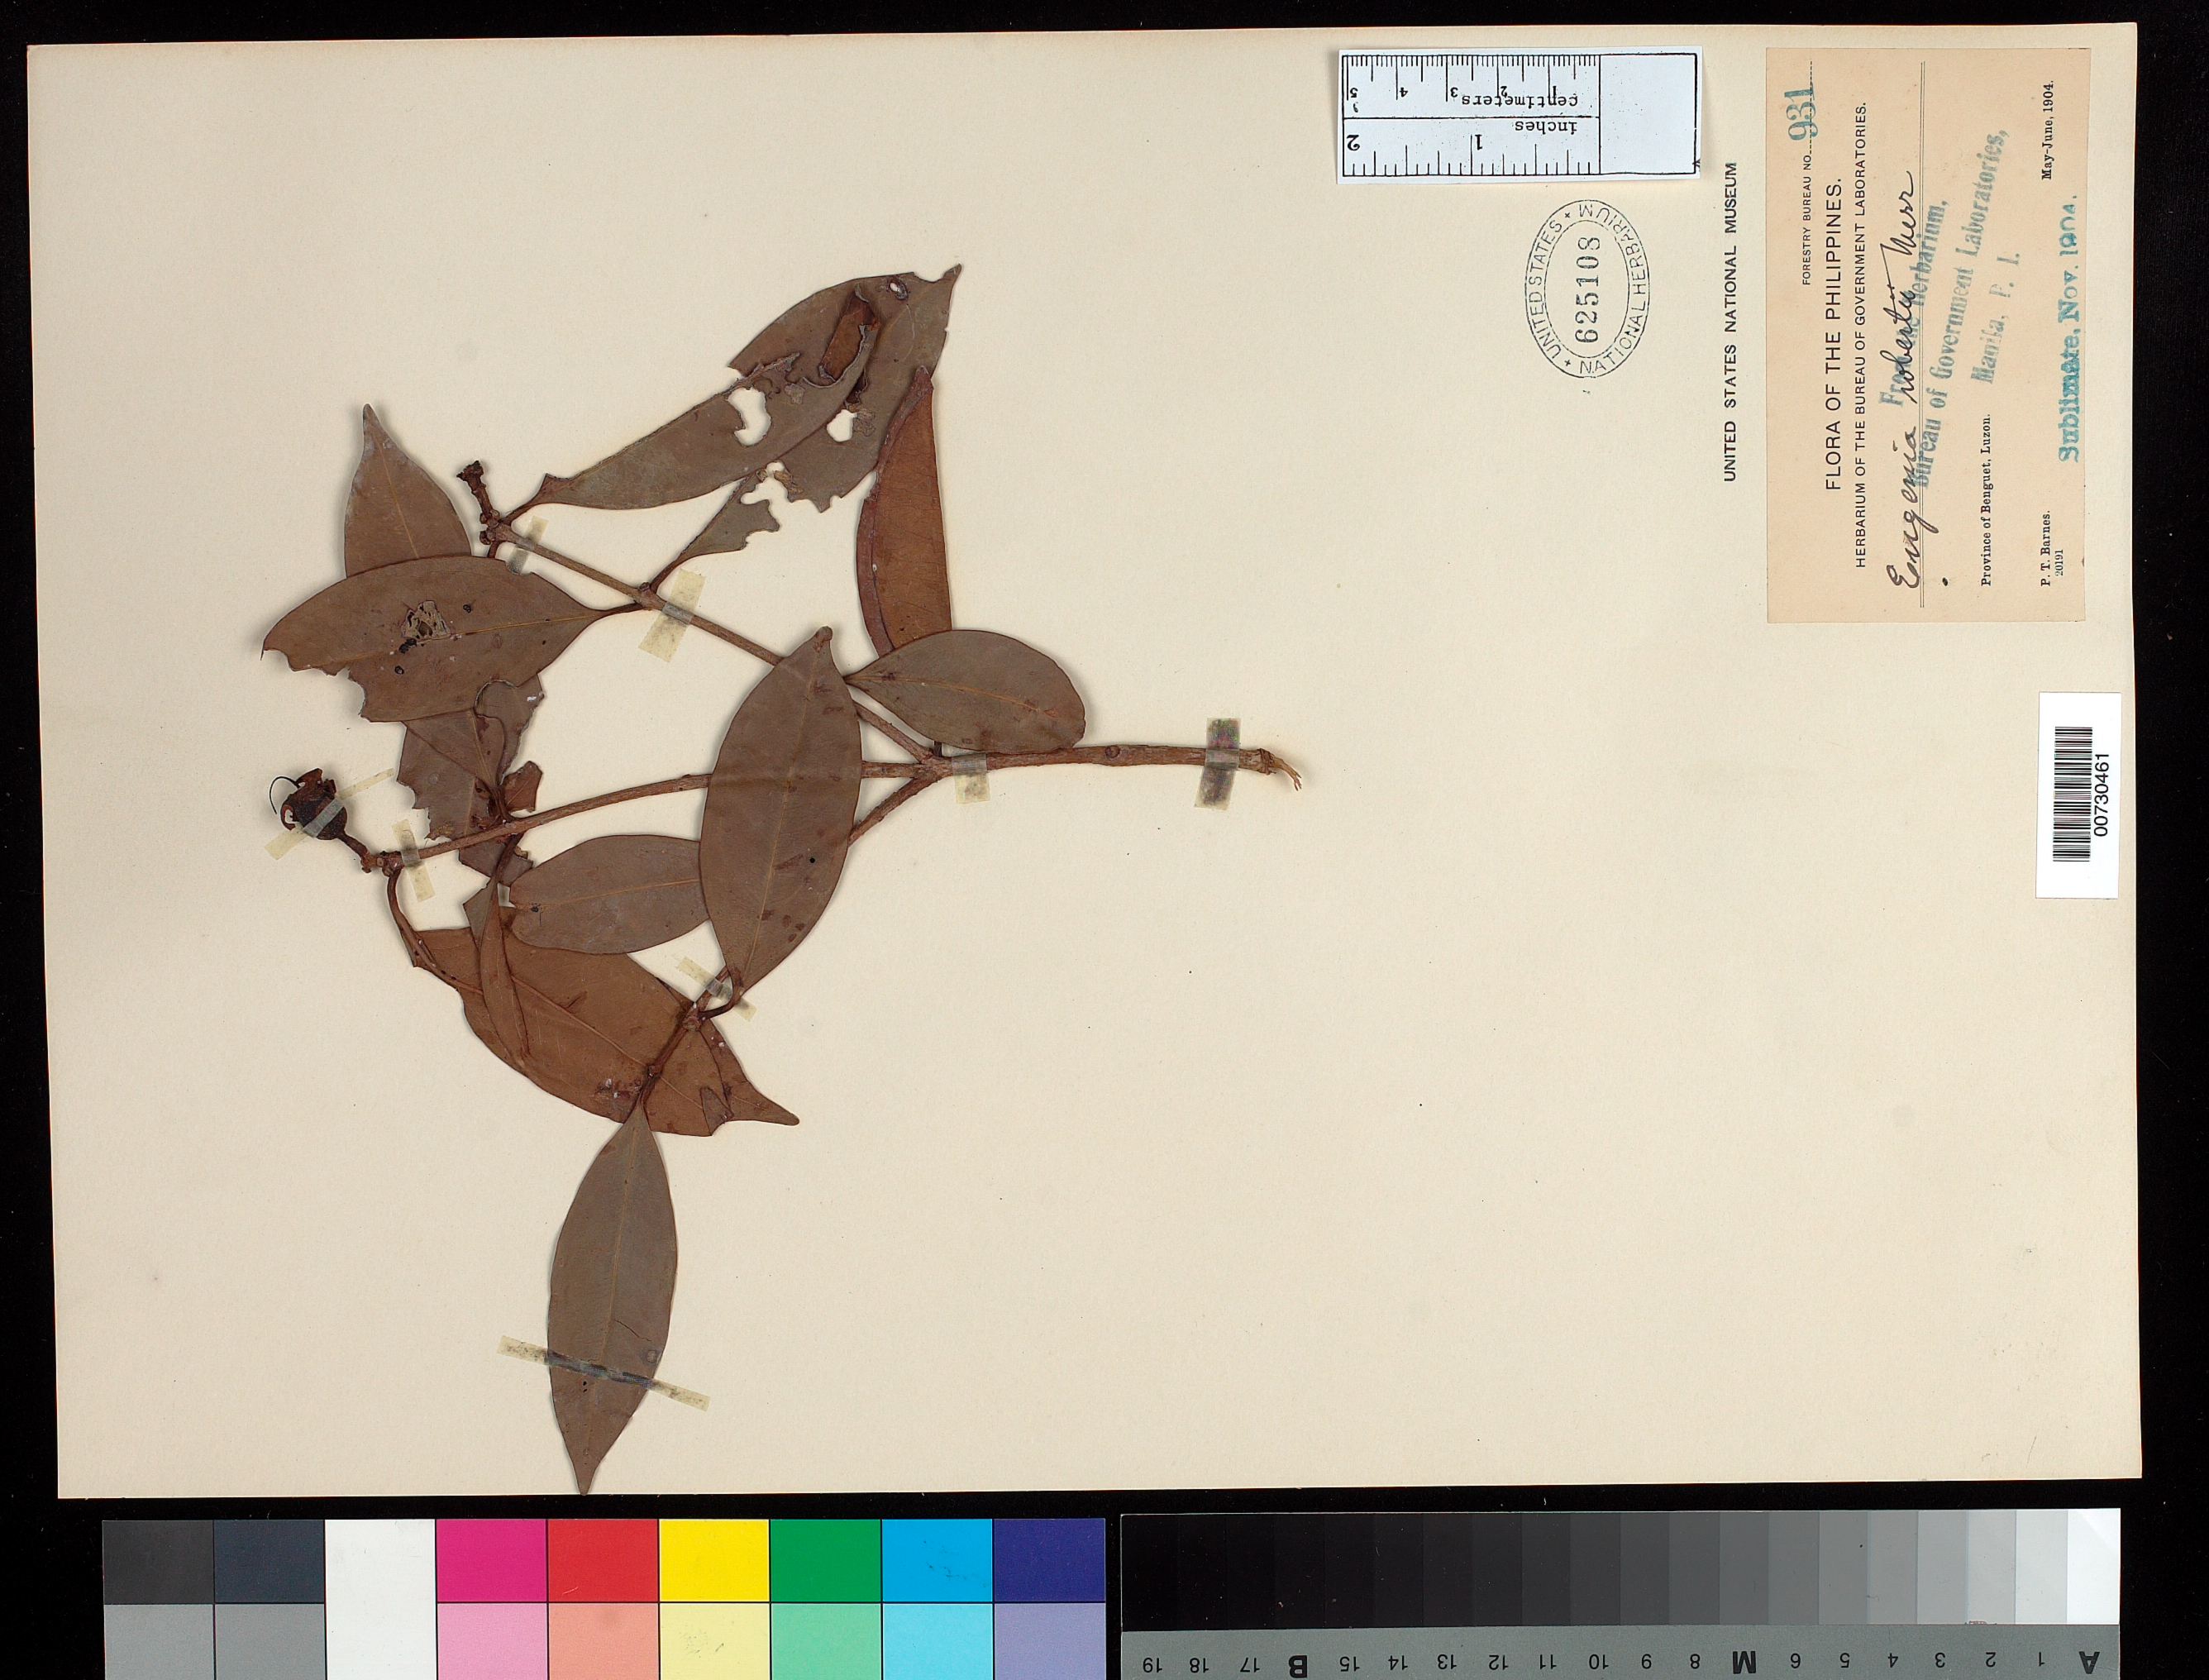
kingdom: Plantae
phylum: Tracheophyta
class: Magnoliopsida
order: Myrtales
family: Myrtaceae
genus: Syzygium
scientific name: Syzygium robertii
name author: (Merr.) Merr.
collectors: P. Barnes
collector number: For. Bur. 931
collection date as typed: May 1904 to -- Jun 1904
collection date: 1904-05/1904-06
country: Philippines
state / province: Cordillera (Administrative Region)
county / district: Benguet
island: Luzon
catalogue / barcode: US 625108